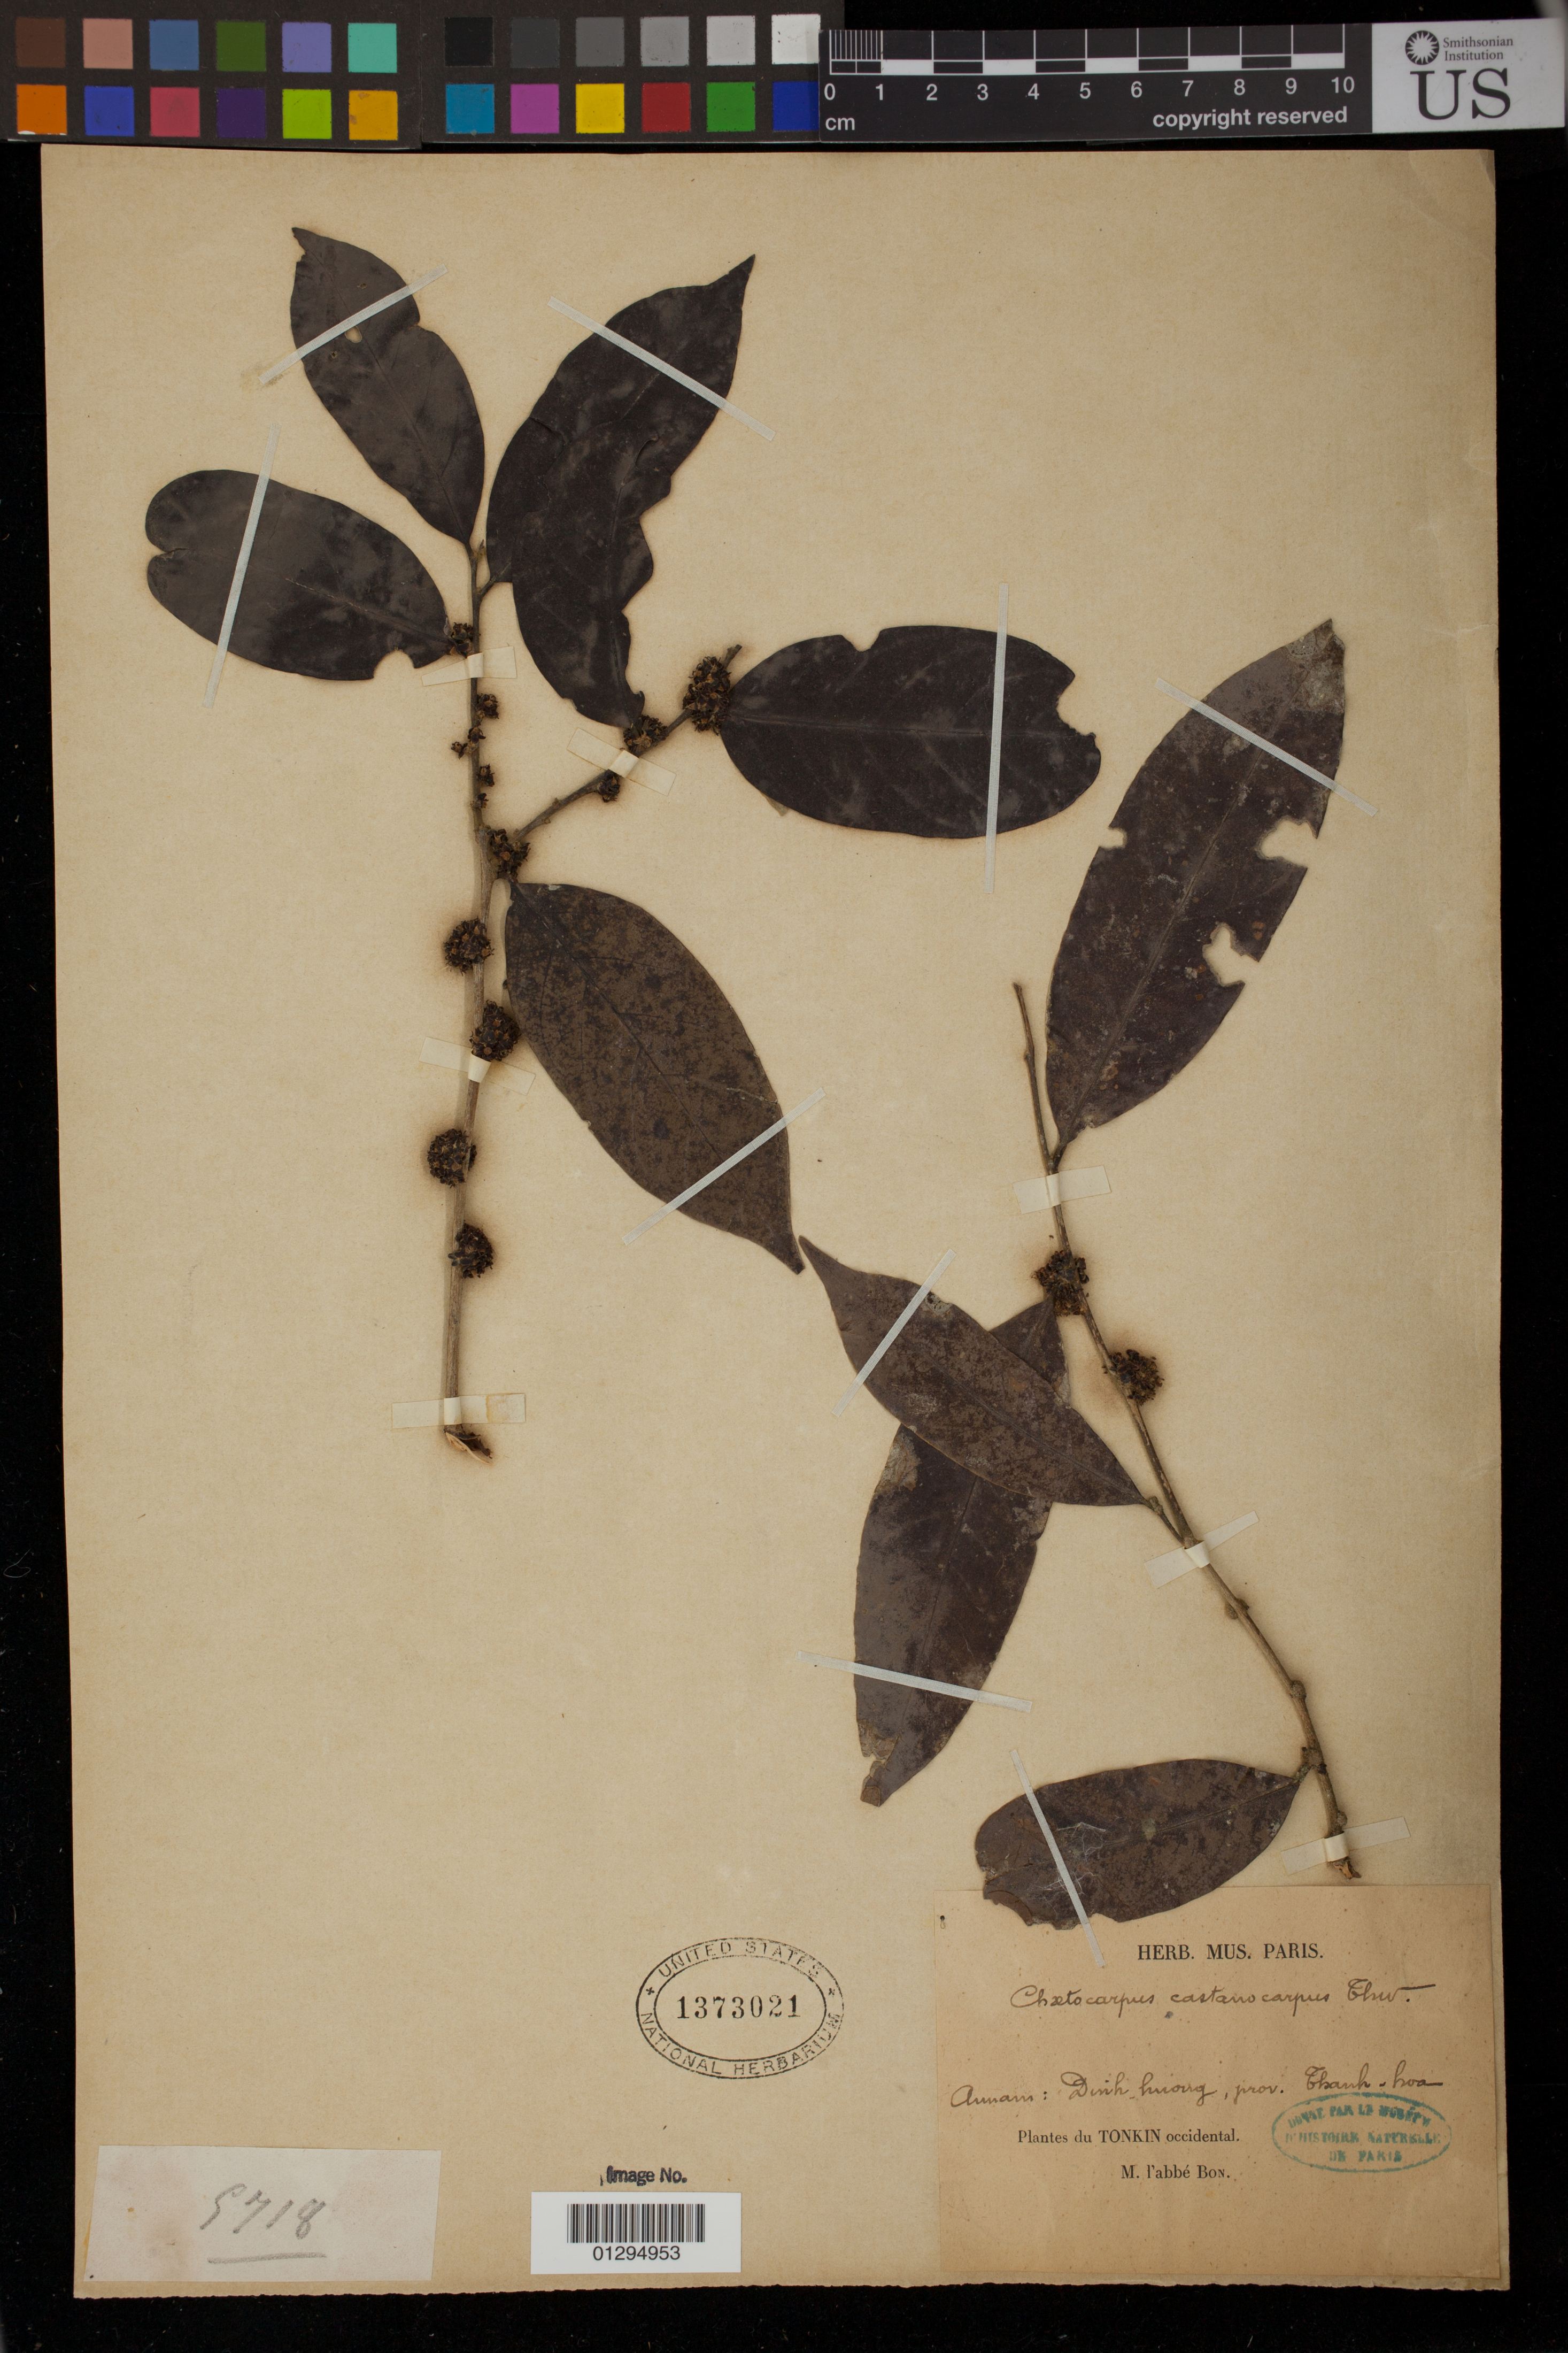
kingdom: Plantae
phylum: Tracheophyta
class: Magnoliopsida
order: Malpighiales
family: Peraceae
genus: Chaetocarpus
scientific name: Chaetocarpus castanocarpus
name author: (Roxb.) Thwaites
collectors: H. F. Bon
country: Vietnam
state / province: Thanh hoa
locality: Dinh huong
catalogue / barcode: US 1373021